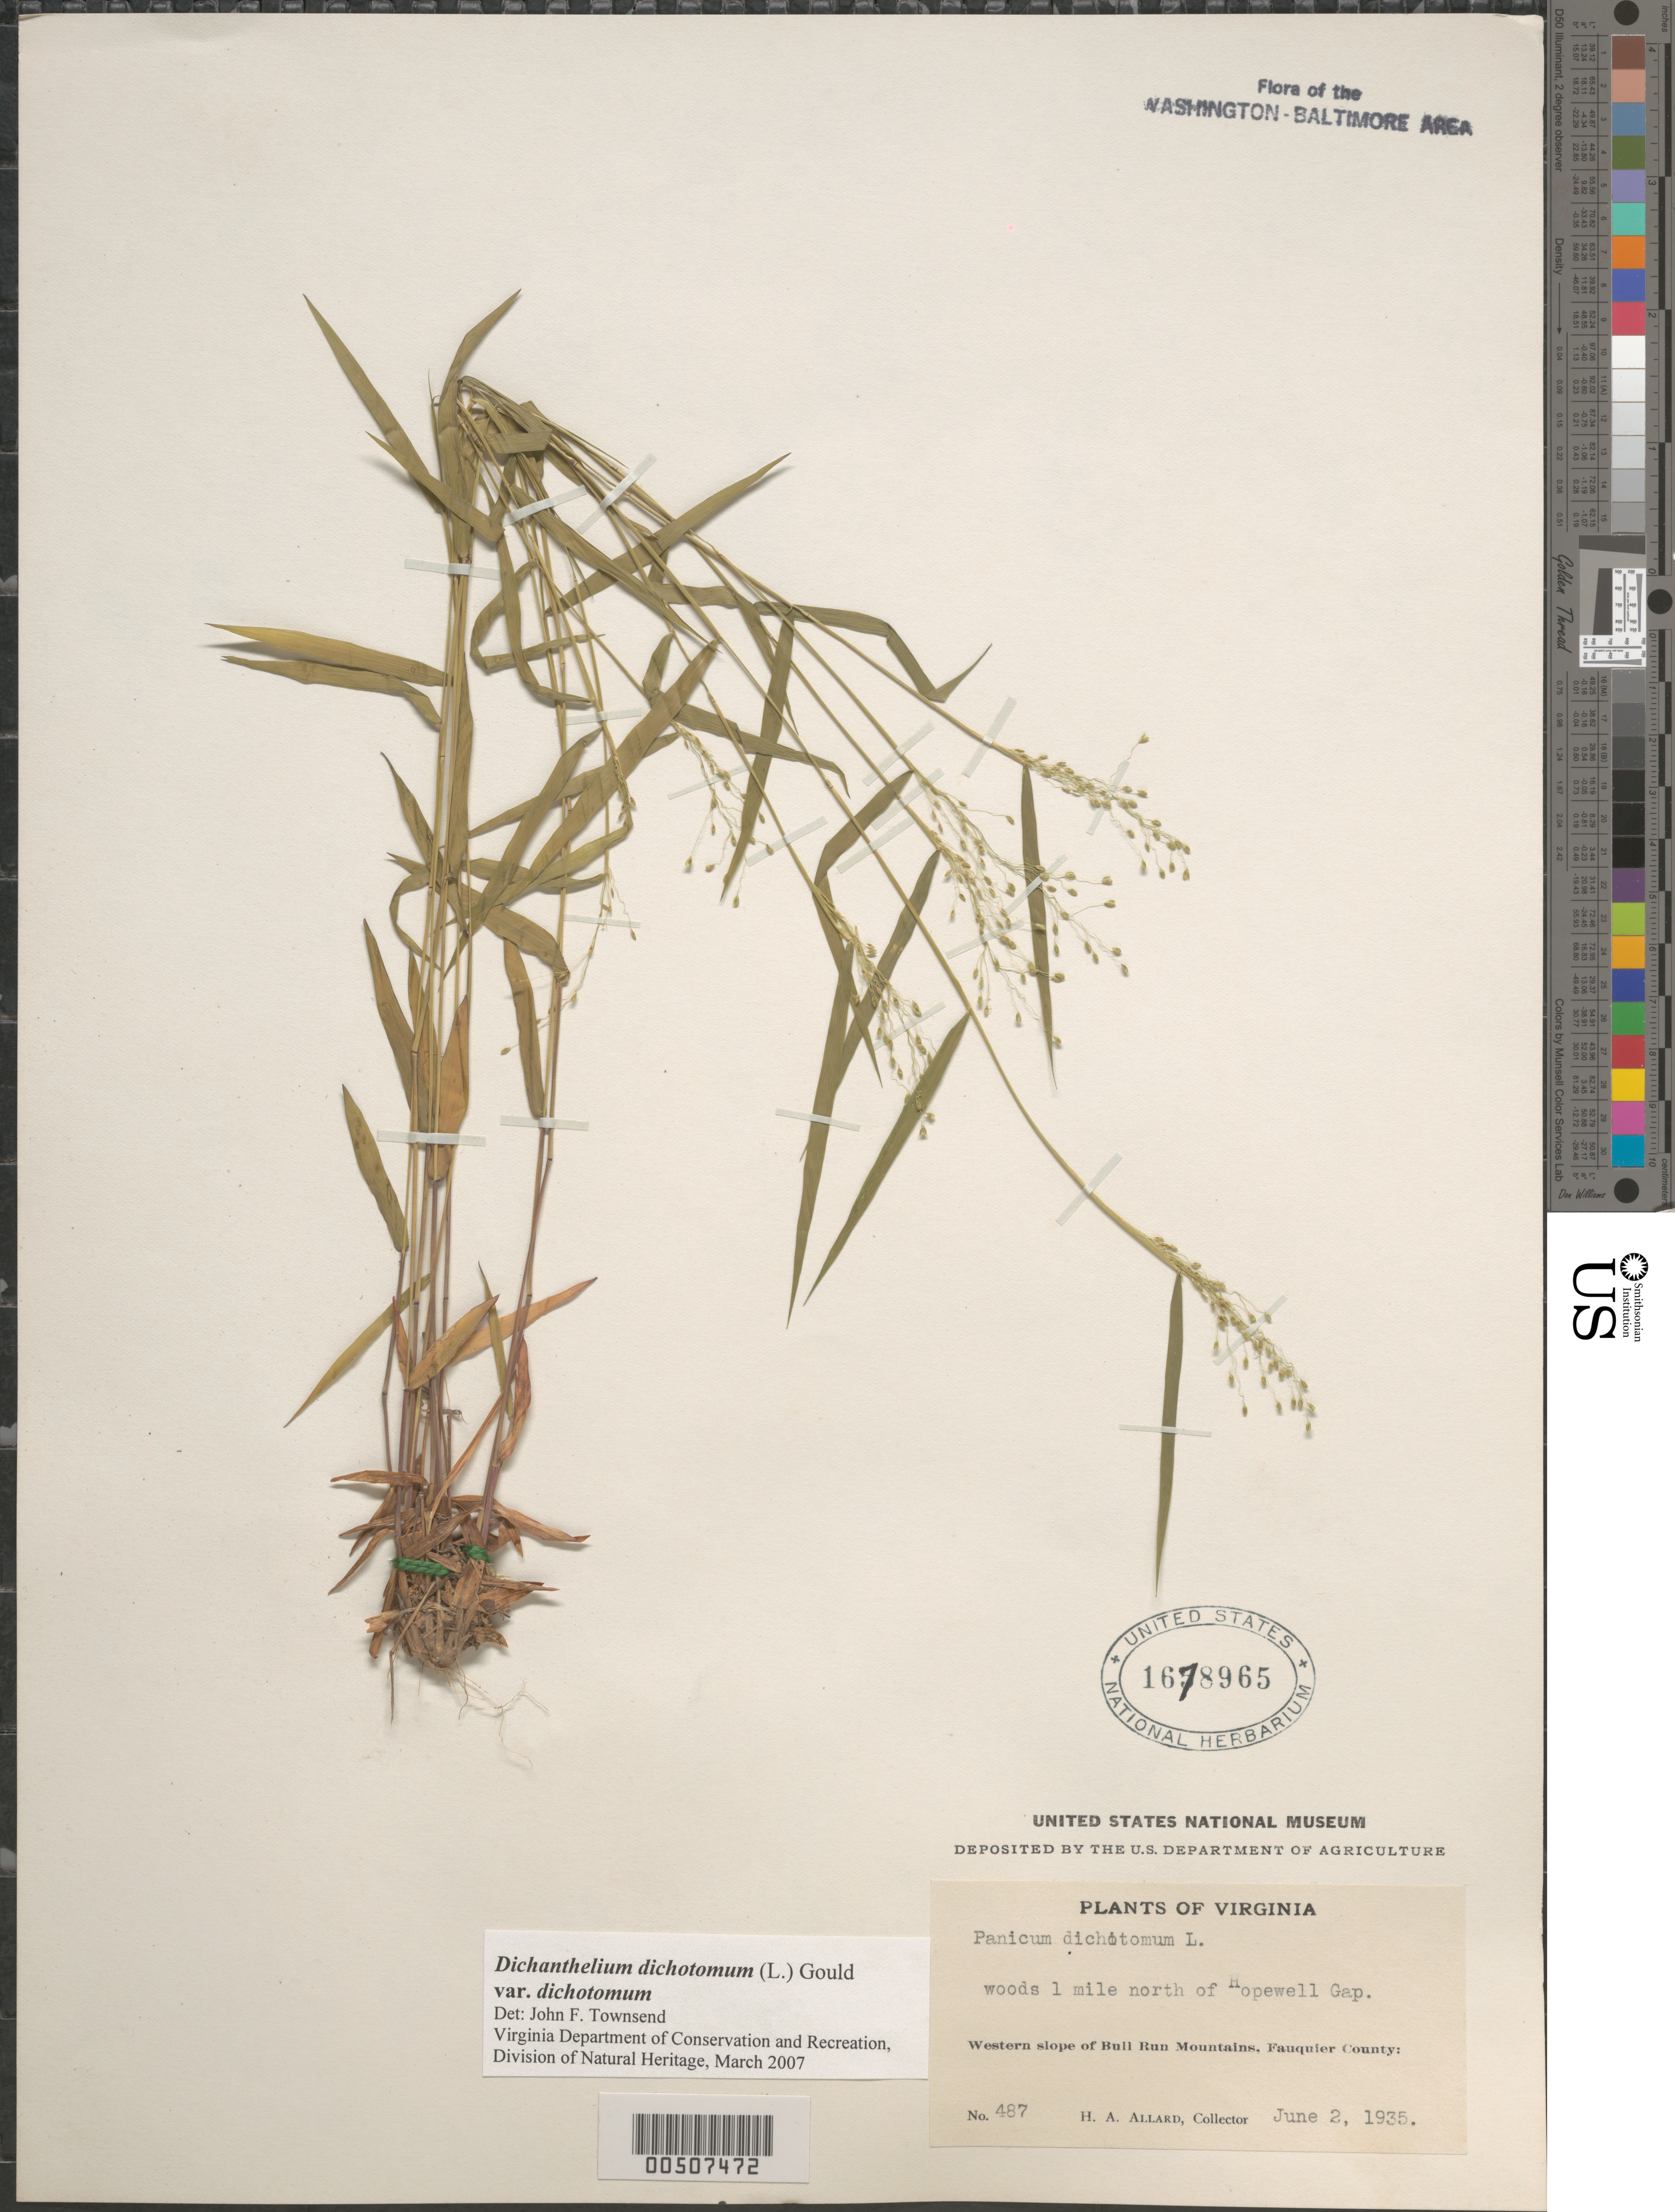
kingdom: Plantae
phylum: Tracheophyta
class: Liliopsida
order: Poales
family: Poaceae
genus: Dichanthelium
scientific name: Dichanthelium dichotomum var. dichotomum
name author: (L.) Gould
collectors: H. A. Allard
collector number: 487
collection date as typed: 02 Jun 1935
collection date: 1935-06-02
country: United States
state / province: Virginia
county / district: Fauquier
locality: W slope of Bull Run Mts., N of Hopewell Gap Bull Run Mts.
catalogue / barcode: US 1678965